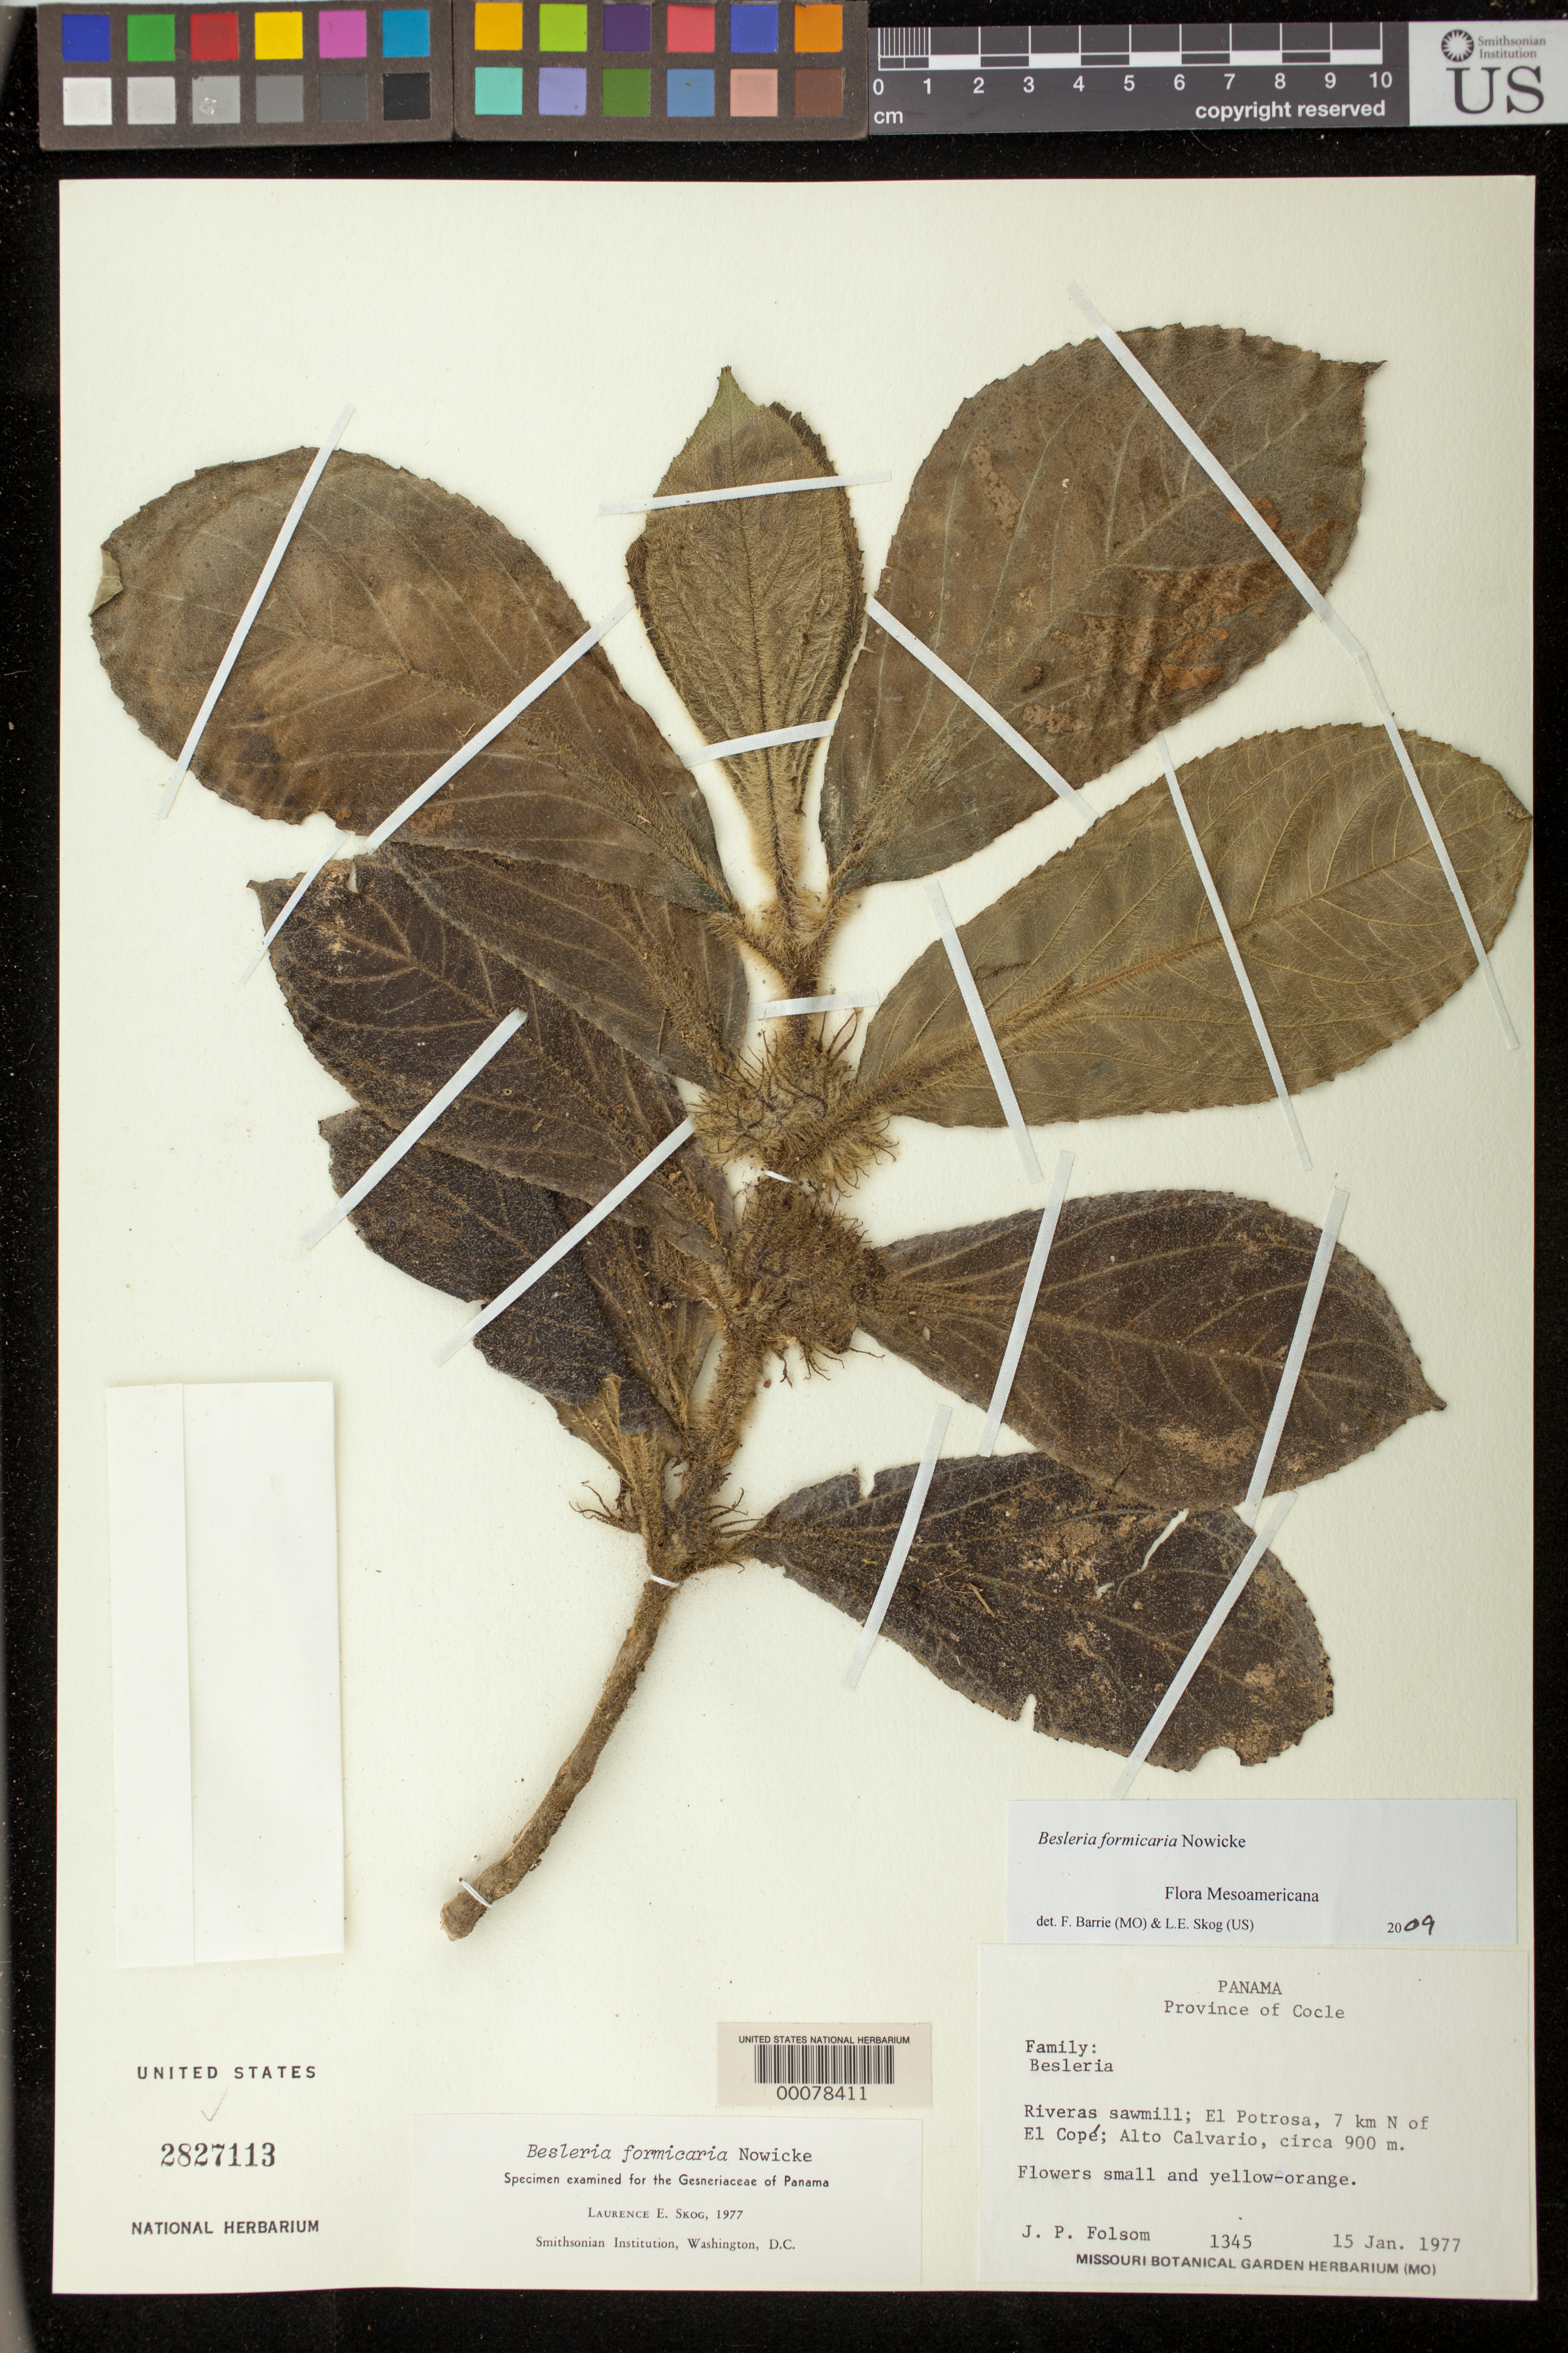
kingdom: Plantae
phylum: Tracheophyta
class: Magnoliopsida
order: Lamiales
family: Gesneriaceae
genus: Besleria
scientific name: Besleria formicaria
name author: Nowicke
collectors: J. P. Folsom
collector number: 1345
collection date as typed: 15 Jan 1977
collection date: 1977-01-15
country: Panama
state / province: Coclé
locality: Riveras sawmill, El Potrosa, 7 km N of El Cope, Alto Calvario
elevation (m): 900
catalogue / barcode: US 2827113